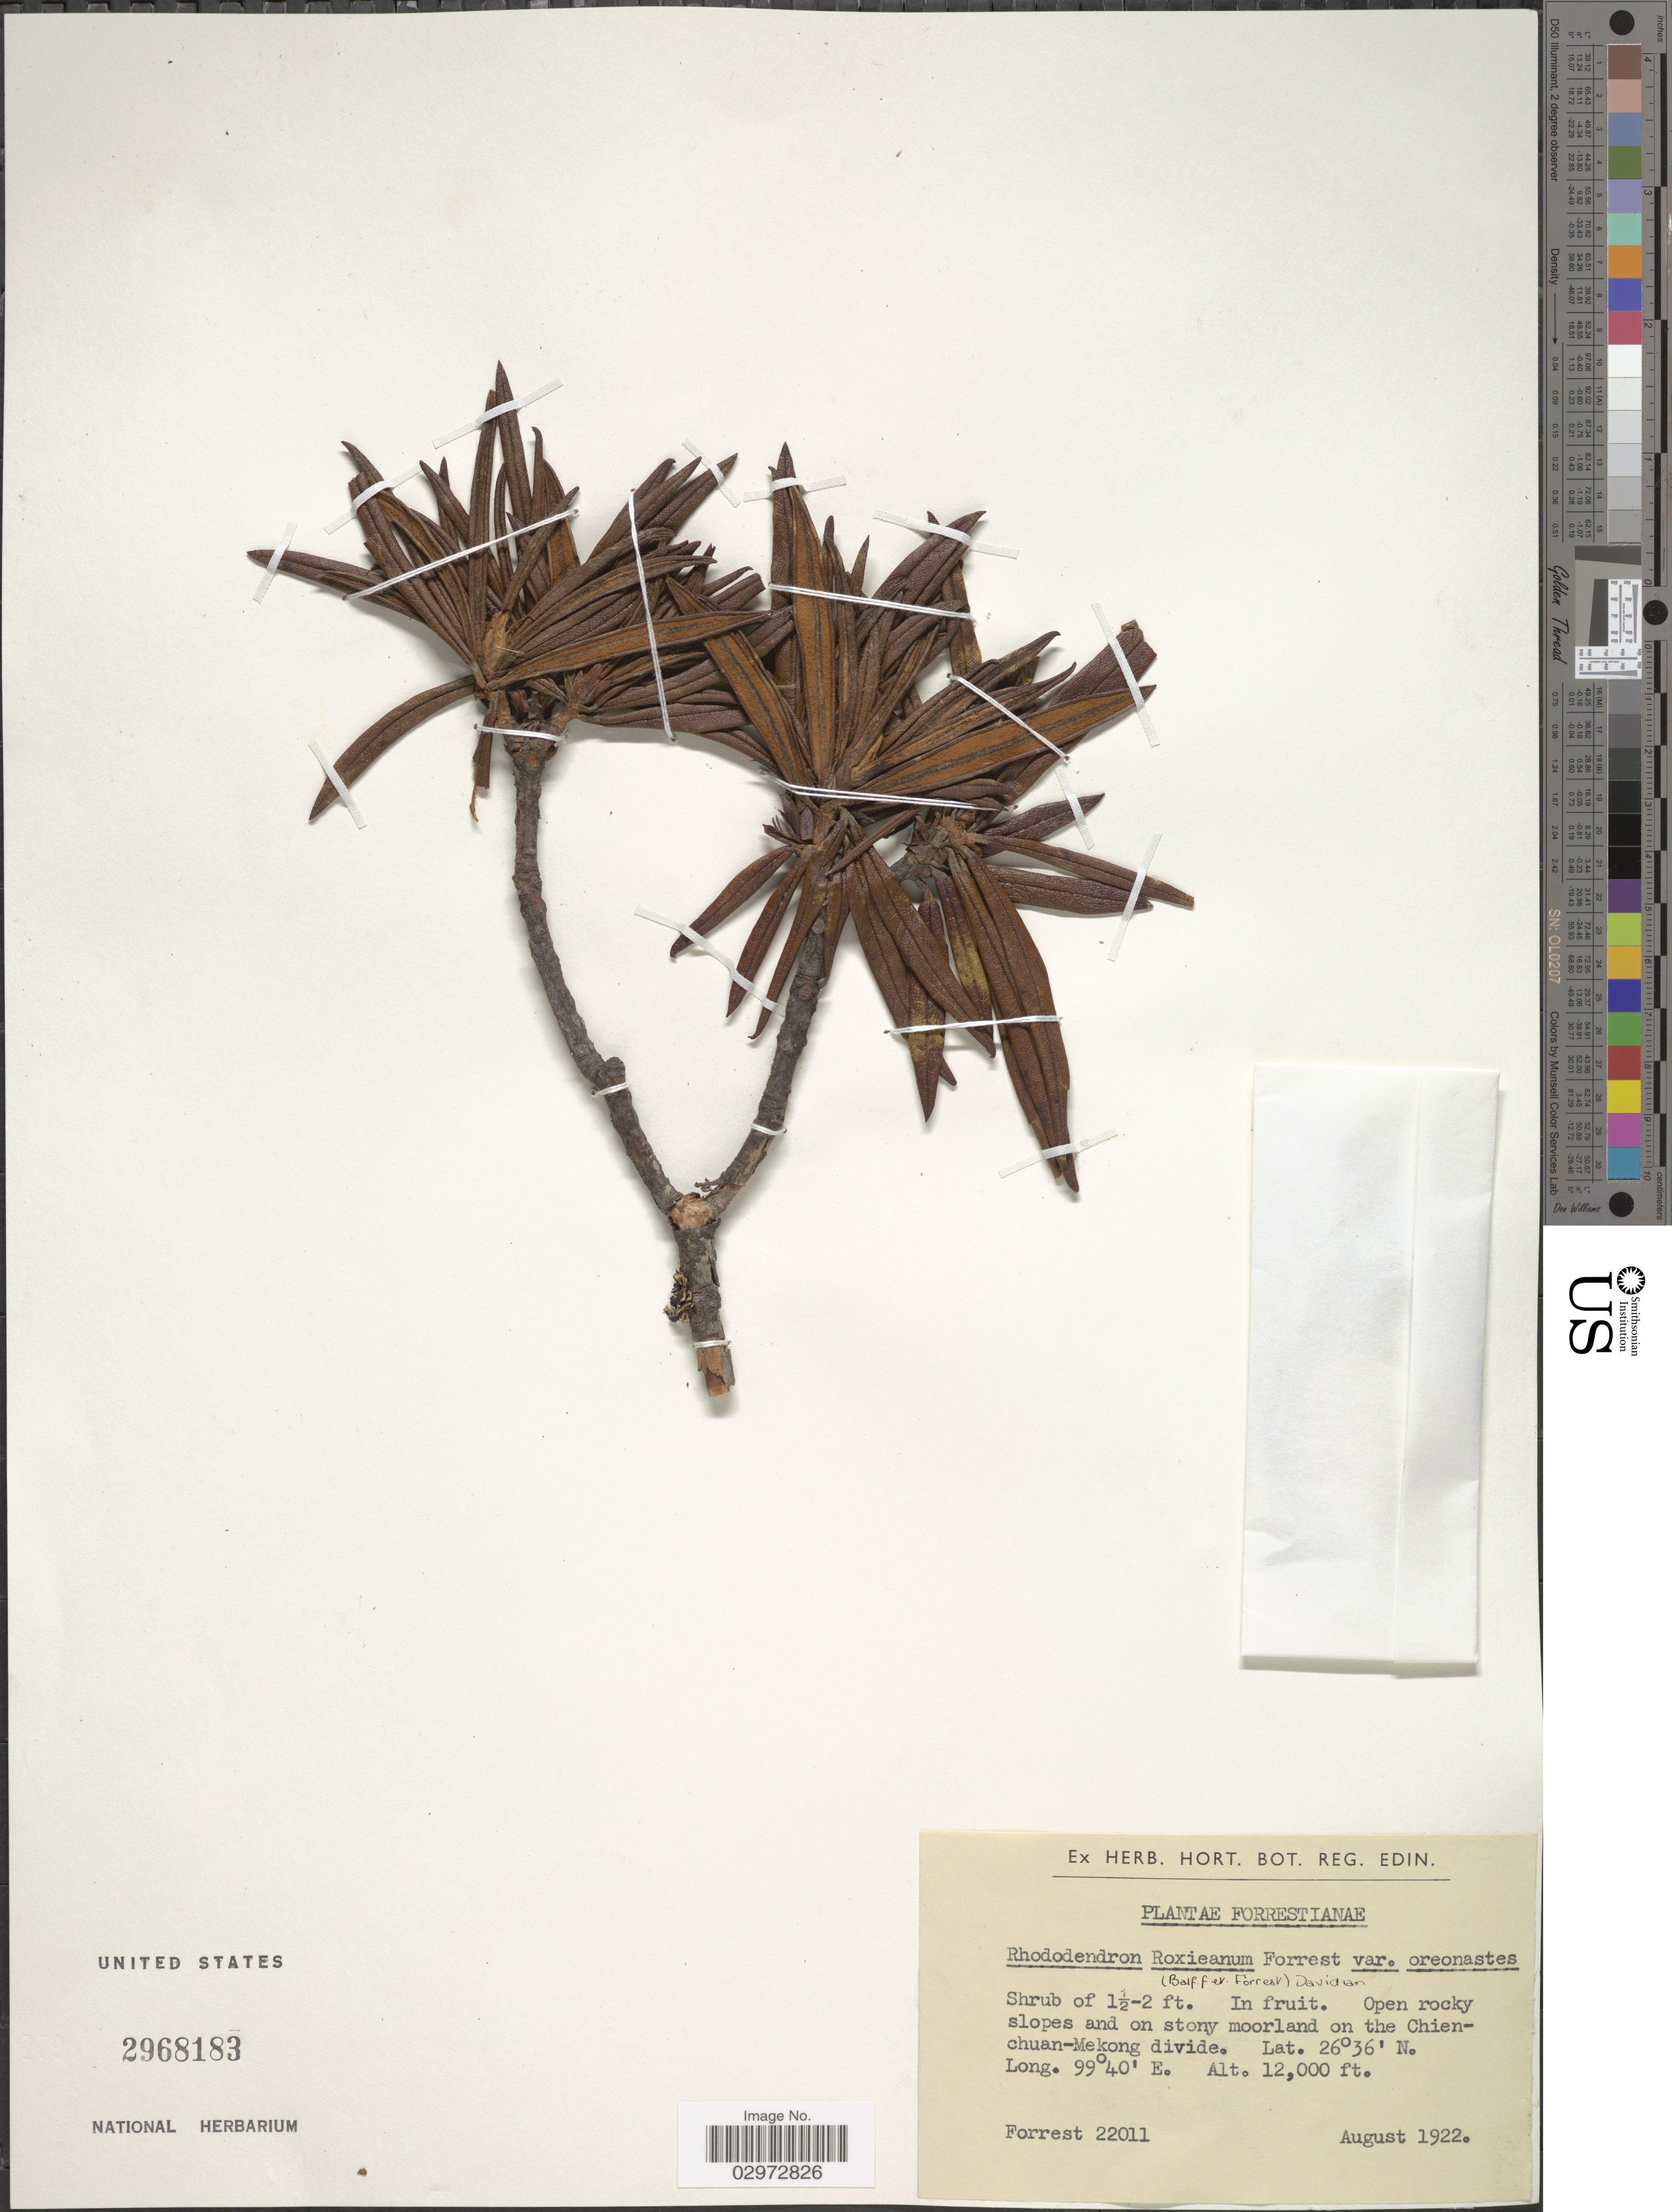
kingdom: Plantae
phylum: Tracheophyta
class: Magnoliopsida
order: Ericales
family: Ericaceae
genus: Rhododendron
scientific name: Rhododendron roxieanum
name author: Forrest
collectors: -. Forrest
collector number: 22011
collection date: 1922-08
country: China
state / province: Yunnan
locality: Open rocky slopes and on stony moorland on the Chien-chuan-Mekong divide.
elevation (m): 3658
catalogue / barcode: US 2968183